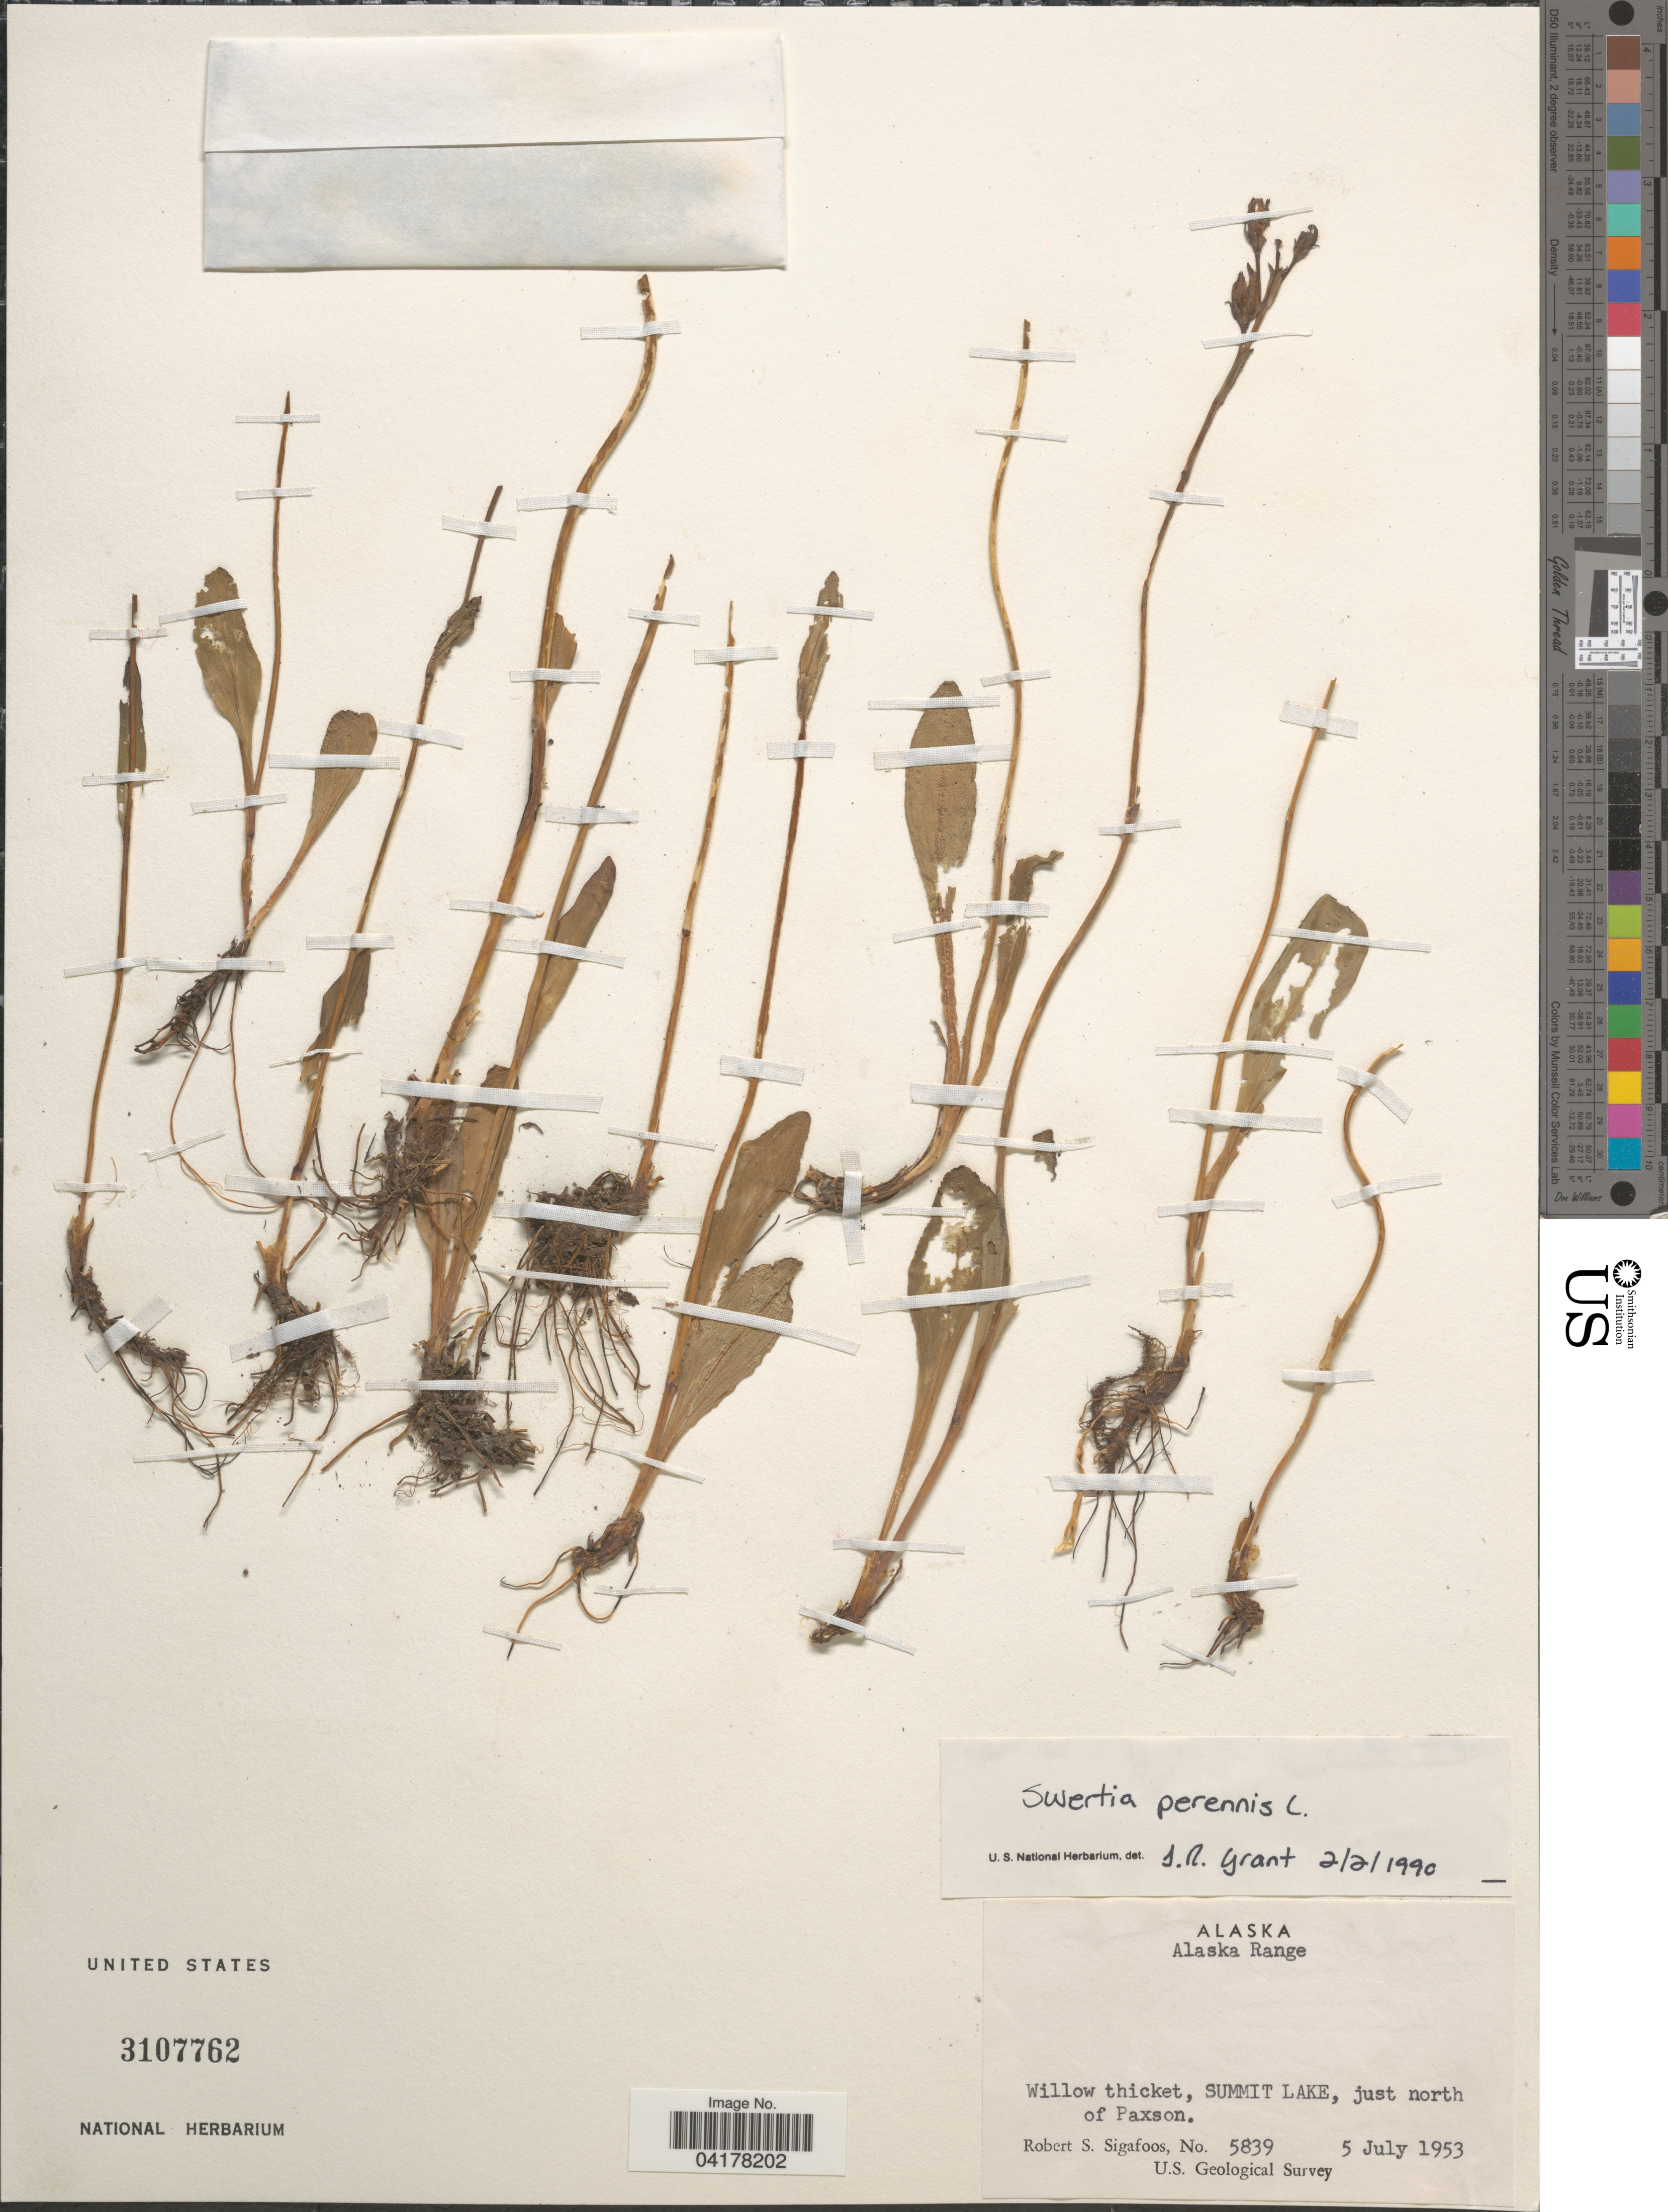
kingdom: Plantae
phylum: Tracheophyta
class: Magnoliopsida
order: Gentianales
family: Gentianaceae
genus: Swertia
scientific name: Swertia perennis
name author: L.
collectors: R. Sigafoos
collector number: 5839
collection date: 1953-07-05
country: United States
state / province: Alaska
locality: Alaska Range. Willow thicket, Summit Lake, just north of Paxson. U.S. Geological Survey.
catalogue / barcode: US 3107762